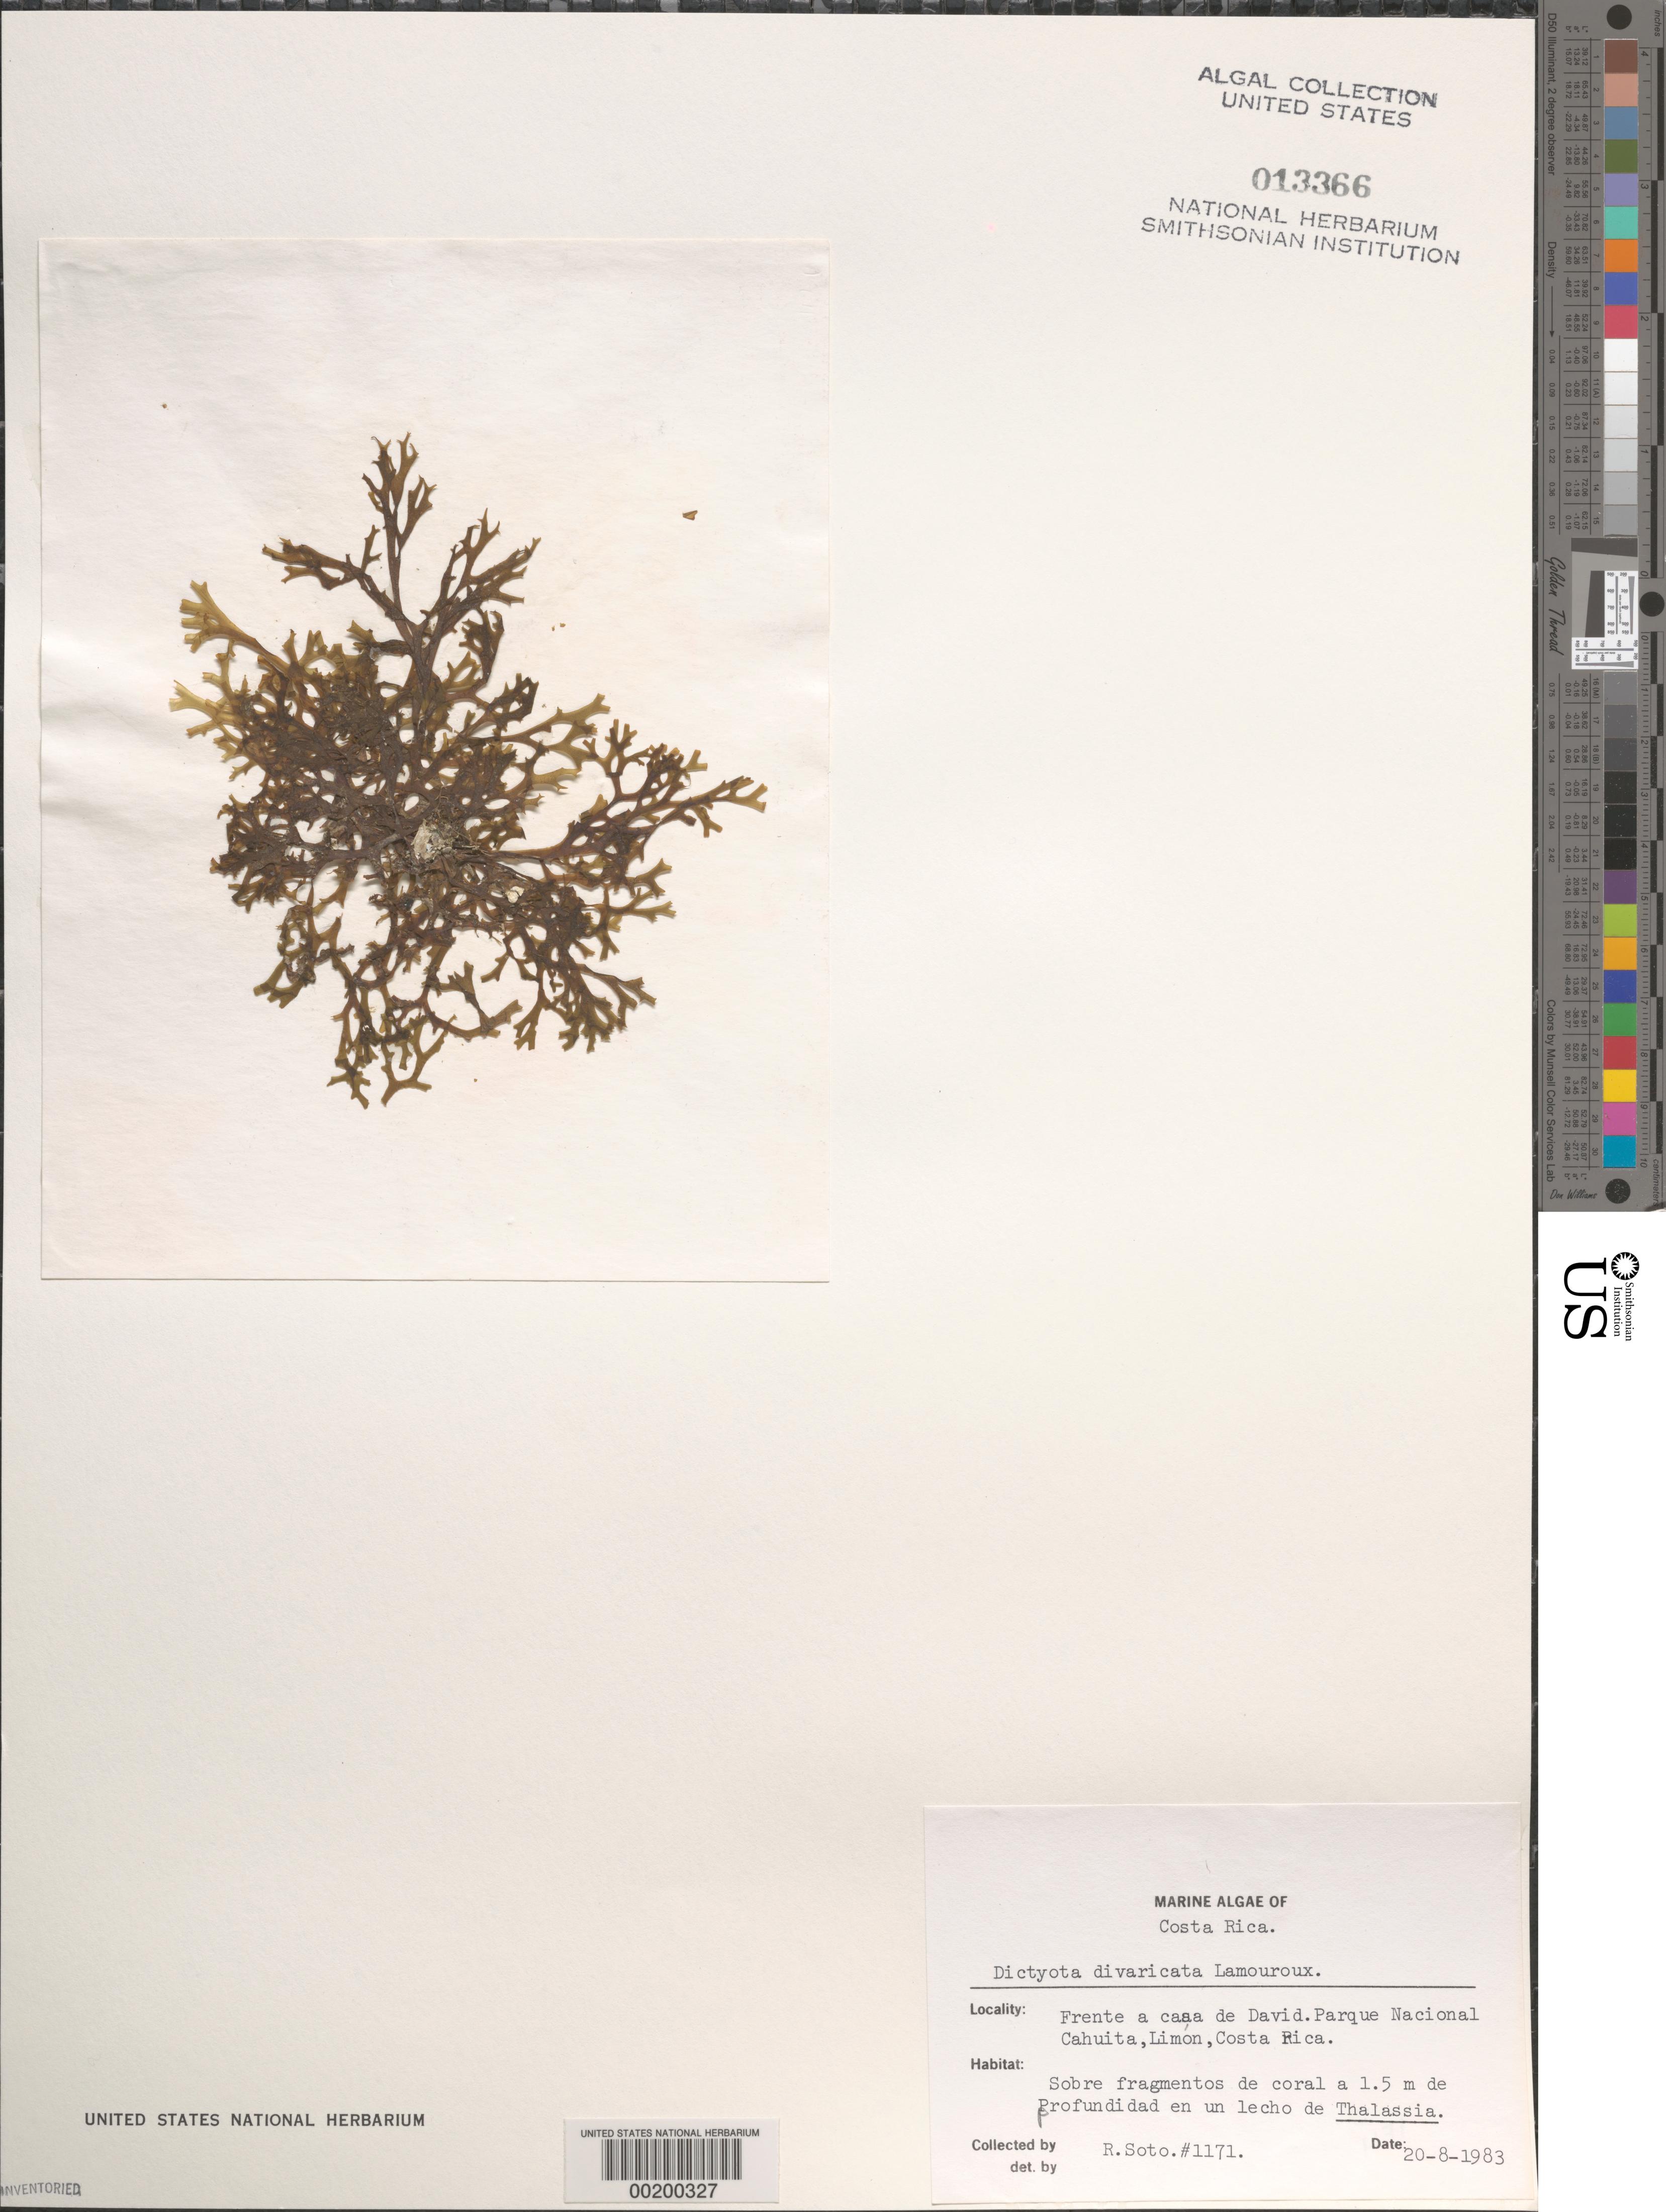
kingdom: Chromista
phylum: Ochrophyta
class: Phaeophyceae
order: Dictyotales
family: Dictyotaceae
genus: Dictyota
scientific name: Dictyota divaricata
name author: J.V.Lamouroux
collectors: R. Soto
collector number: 1171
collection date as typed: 20 Aug 1983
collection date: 1983-08-20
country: Costa Rica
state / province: Limón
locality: Parque Nacional Cahuita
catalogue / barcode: US 13366